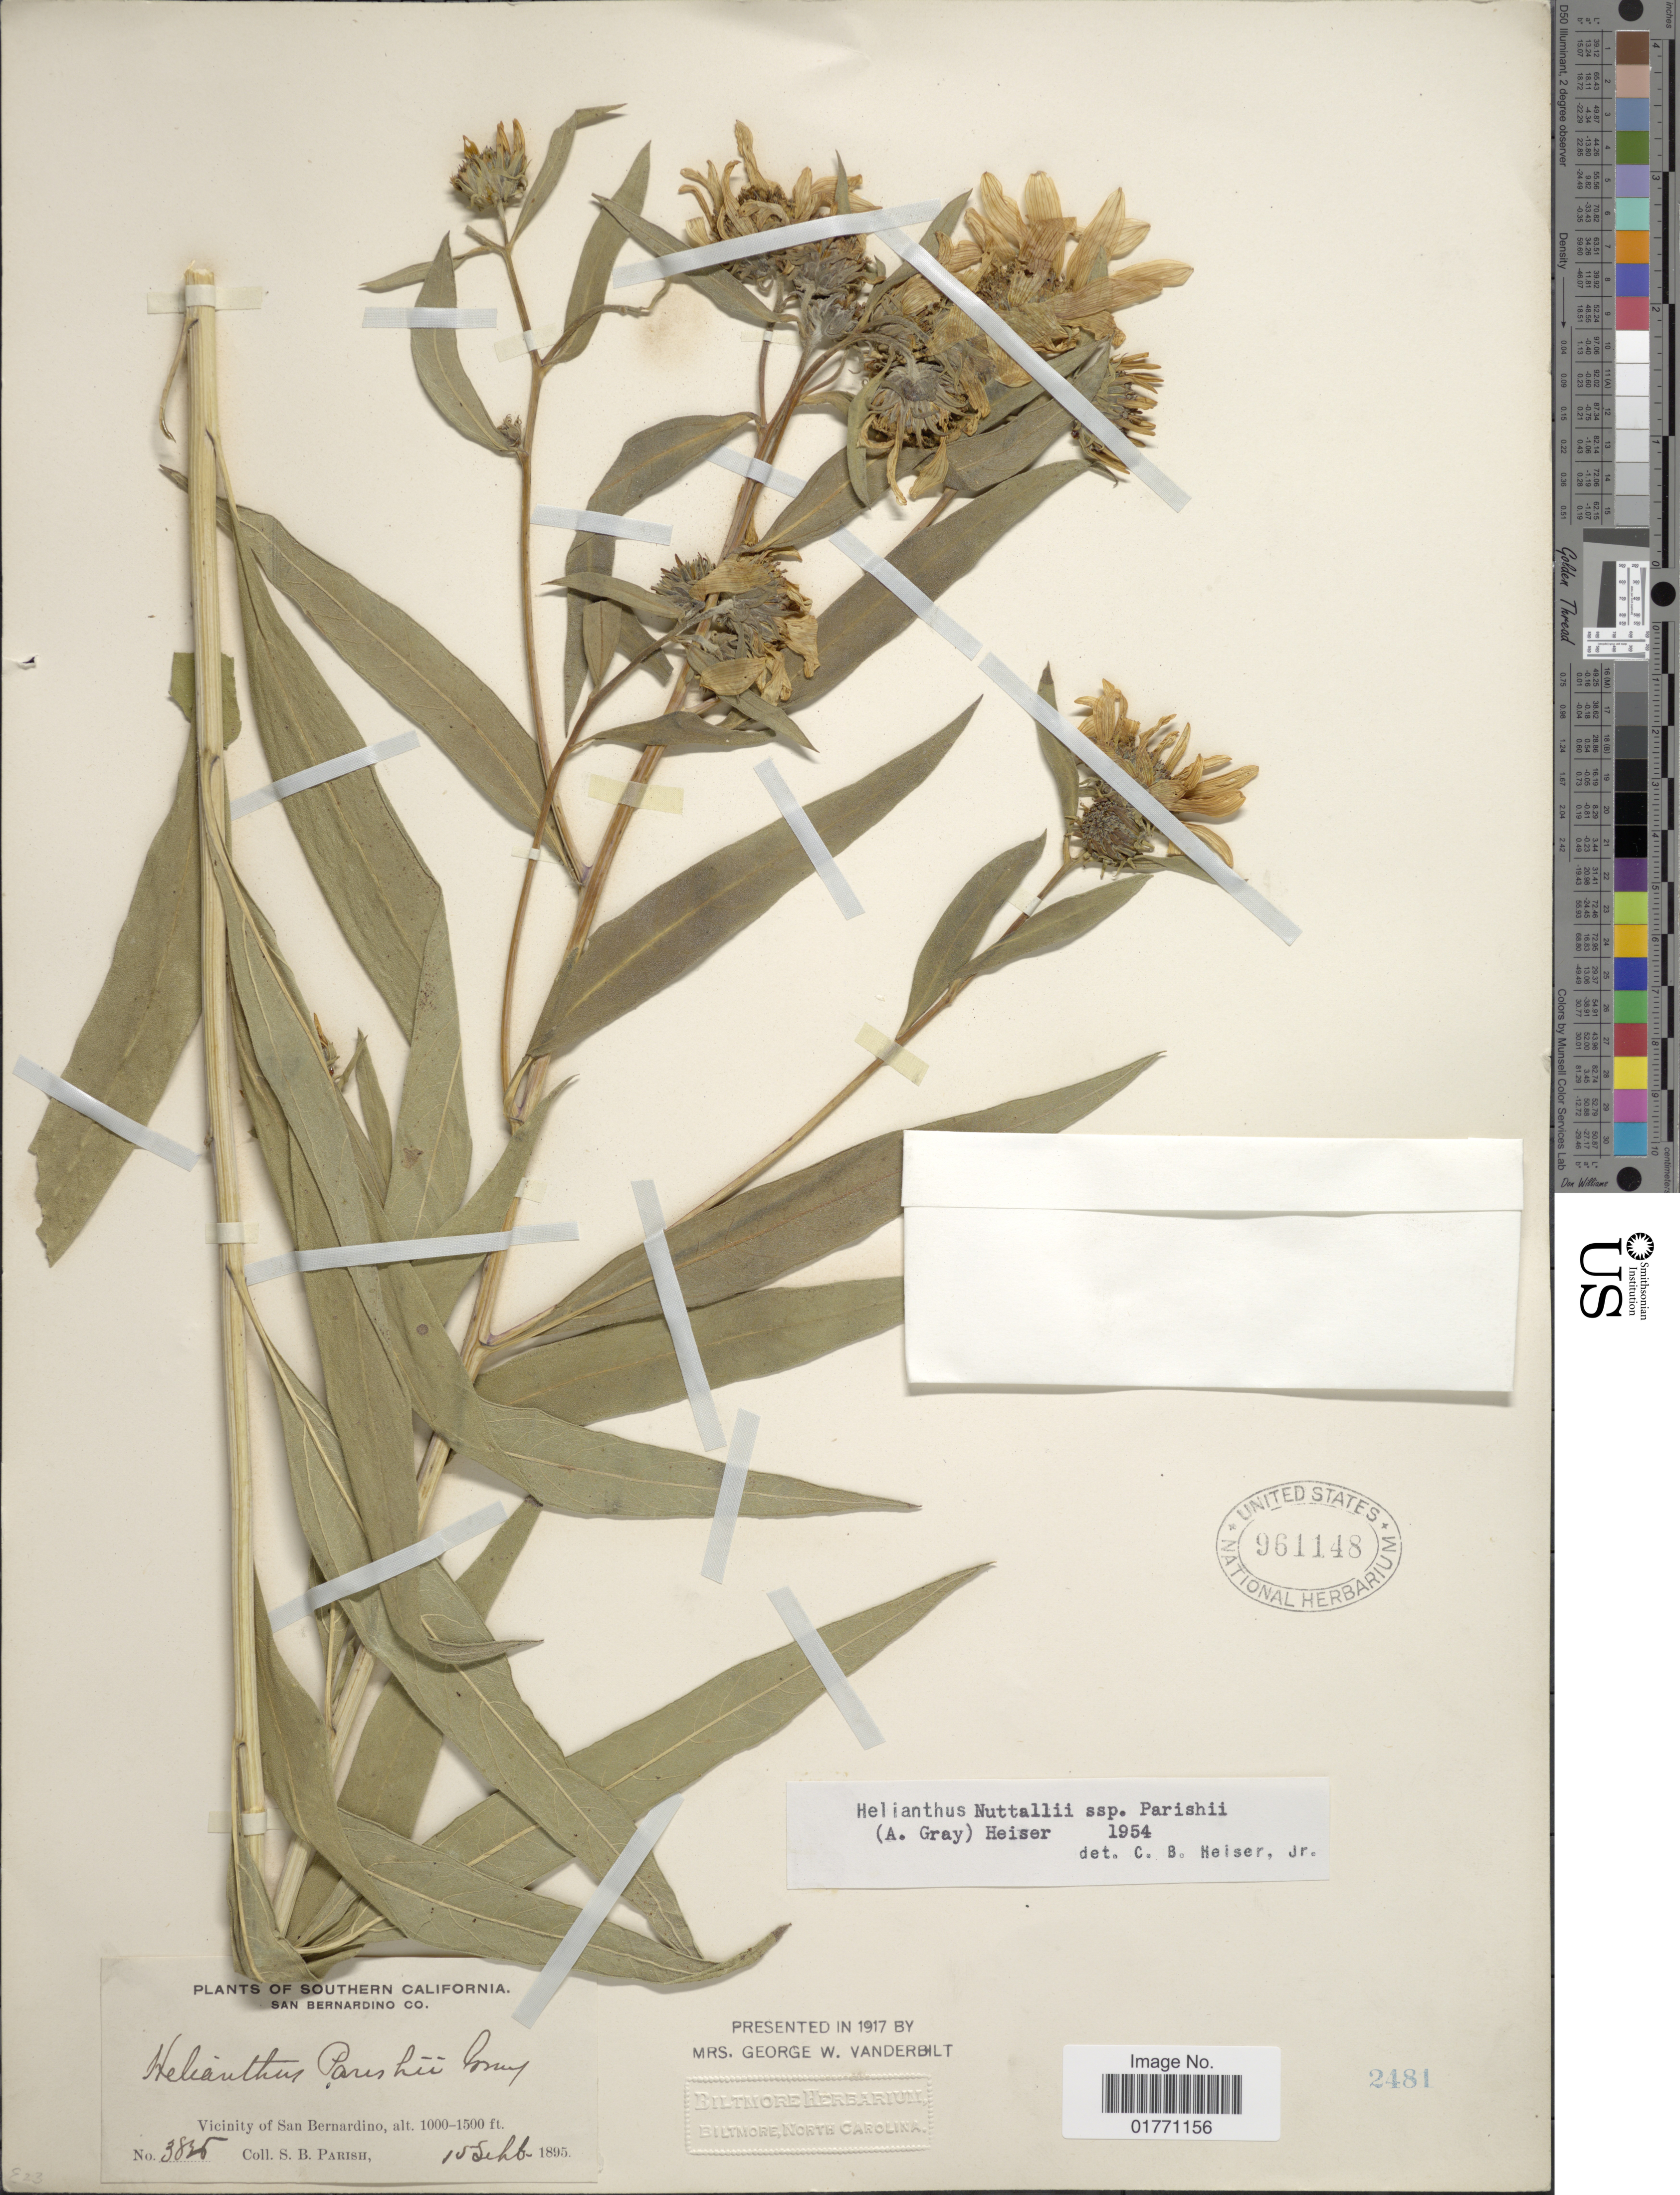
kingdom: Plantae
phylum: Tracheophyta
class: Magnoliopsida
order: Asterales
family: Asteraceae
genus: Helianthus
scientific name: Helianthus nuttallii subsp. parishii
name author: (A. Gray) Heiser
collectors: S. B. Parish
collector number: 3826*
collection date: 1895-09-15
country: United States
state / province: California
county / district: San Bernardino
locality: Southern California, San Bernardino Co., vicinity of San Bernardino.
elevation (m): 305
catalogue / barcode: US 961148